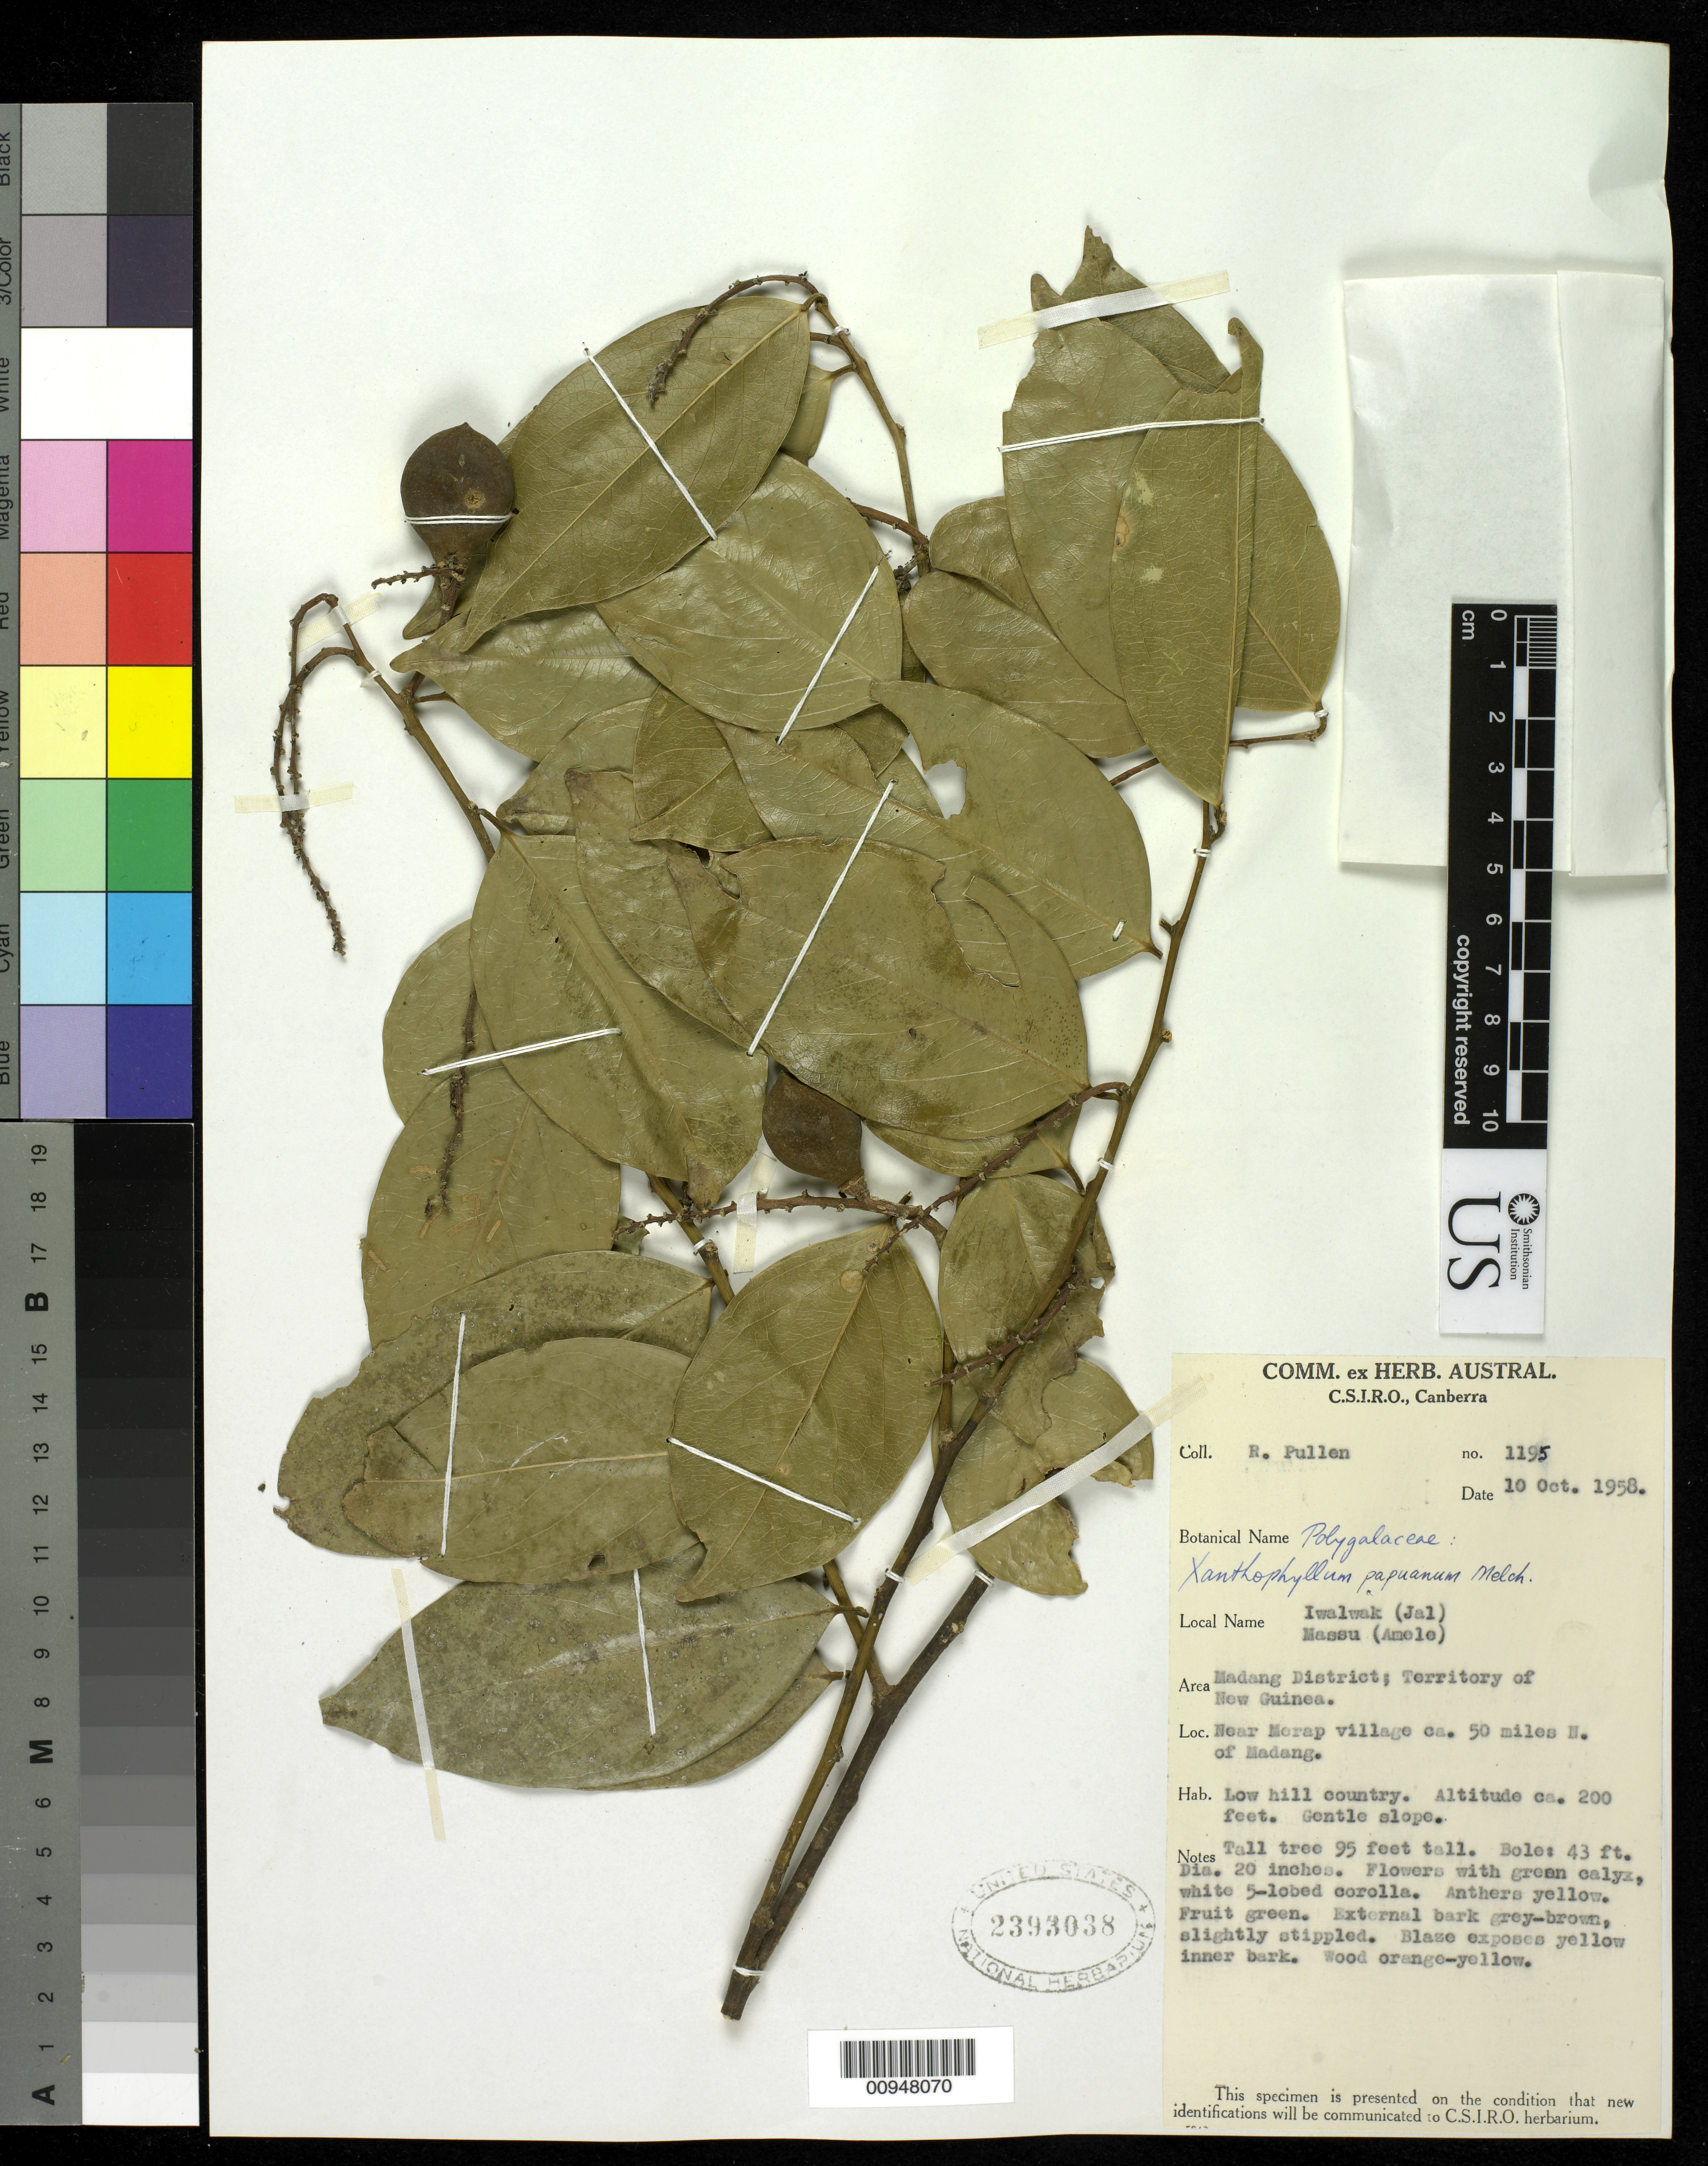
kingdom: Plantae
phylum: Tracheophyta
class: Magnoliopsida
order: Fabales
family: Polygalaceae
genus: Xanthophyllum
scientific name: Xanthophyllum papuanum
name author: Whitmore ex Meijden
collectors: R. Pullen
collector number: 1195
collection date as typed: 10 Oct 1958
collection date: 1958-10-10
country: Papua New Guinea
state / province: Madang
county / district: Madang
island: New Guinea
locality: Near Morap village ca. 50 miles north of Madang.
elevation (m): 61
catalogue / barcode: US 2393038